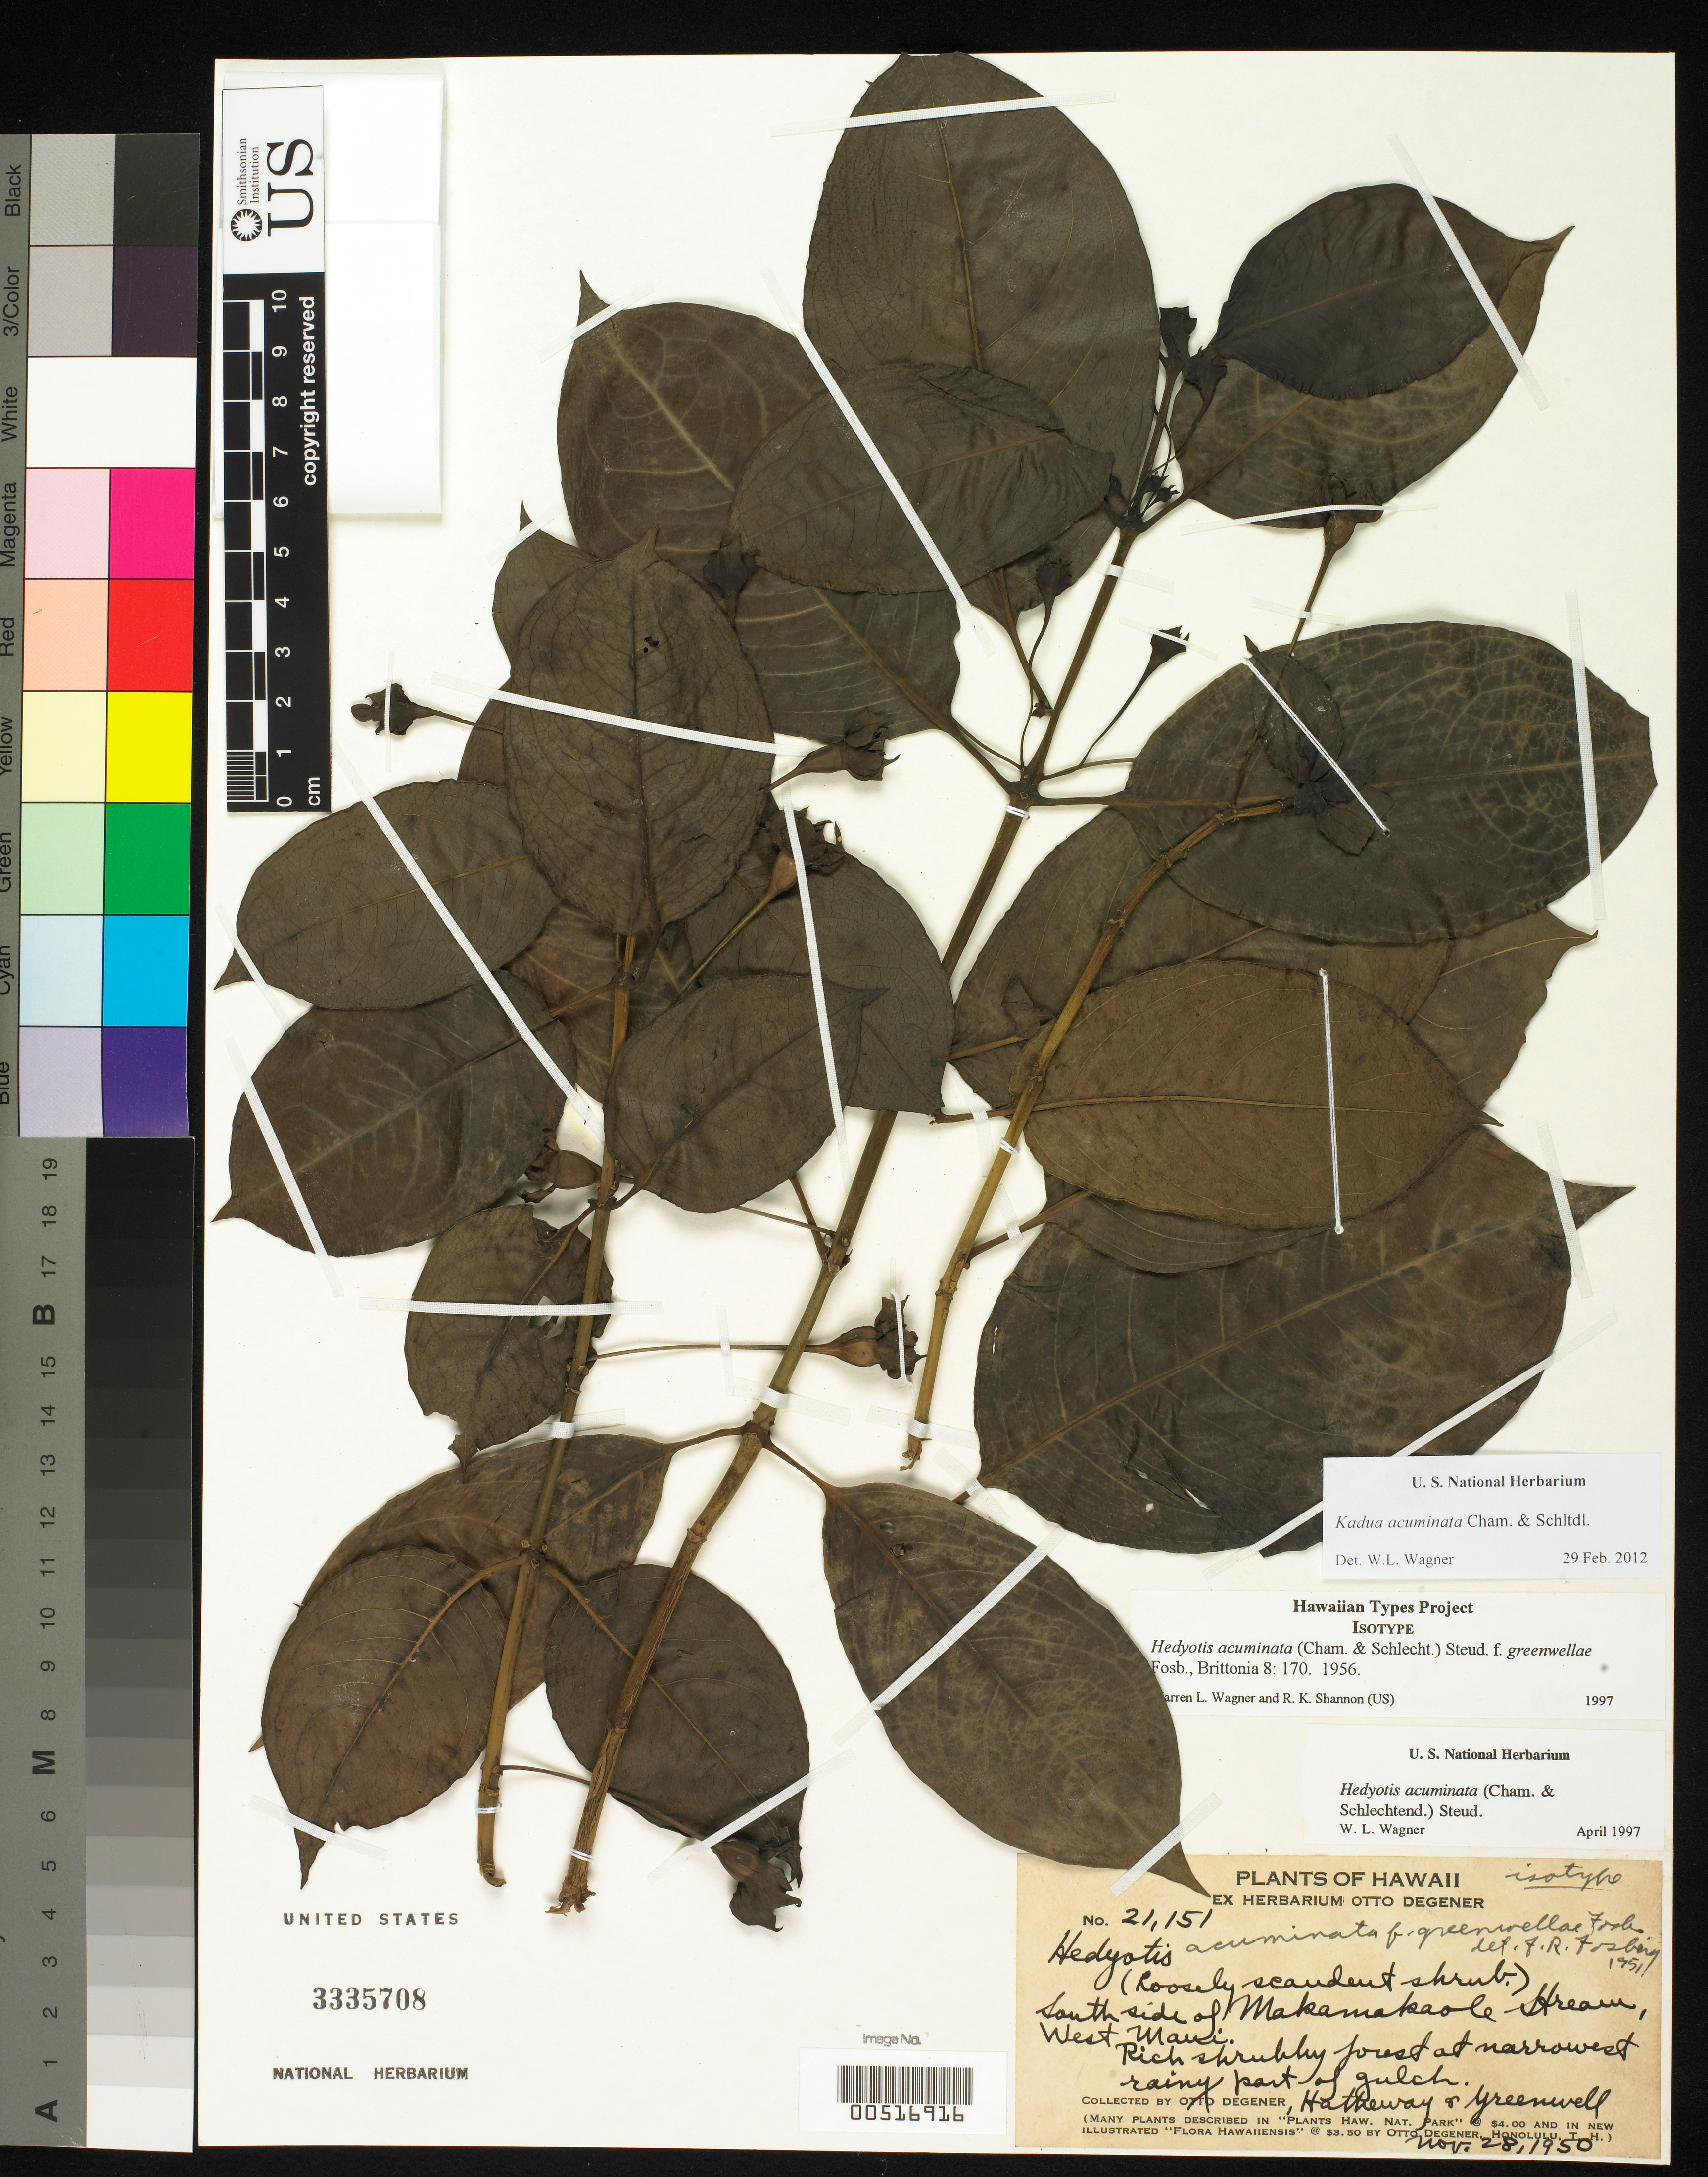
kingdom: Plantae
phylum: Tracheophyta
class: Magnoliopsida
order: Gentianales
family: Rubiaceae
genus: Hedyotis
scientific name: Hedyotis acuminata f. greenwellae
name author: Fosberg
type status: Isotype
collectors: O. Degener, W. H. Hatheway & -. Greenwell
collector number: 21151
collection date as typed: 28 Nov 1950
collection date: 1950-11-28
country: United States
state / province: Hawaii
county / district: Maui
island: Maui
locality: S side of Makamakaole Stream, W Maui.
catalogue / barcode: US 3335708